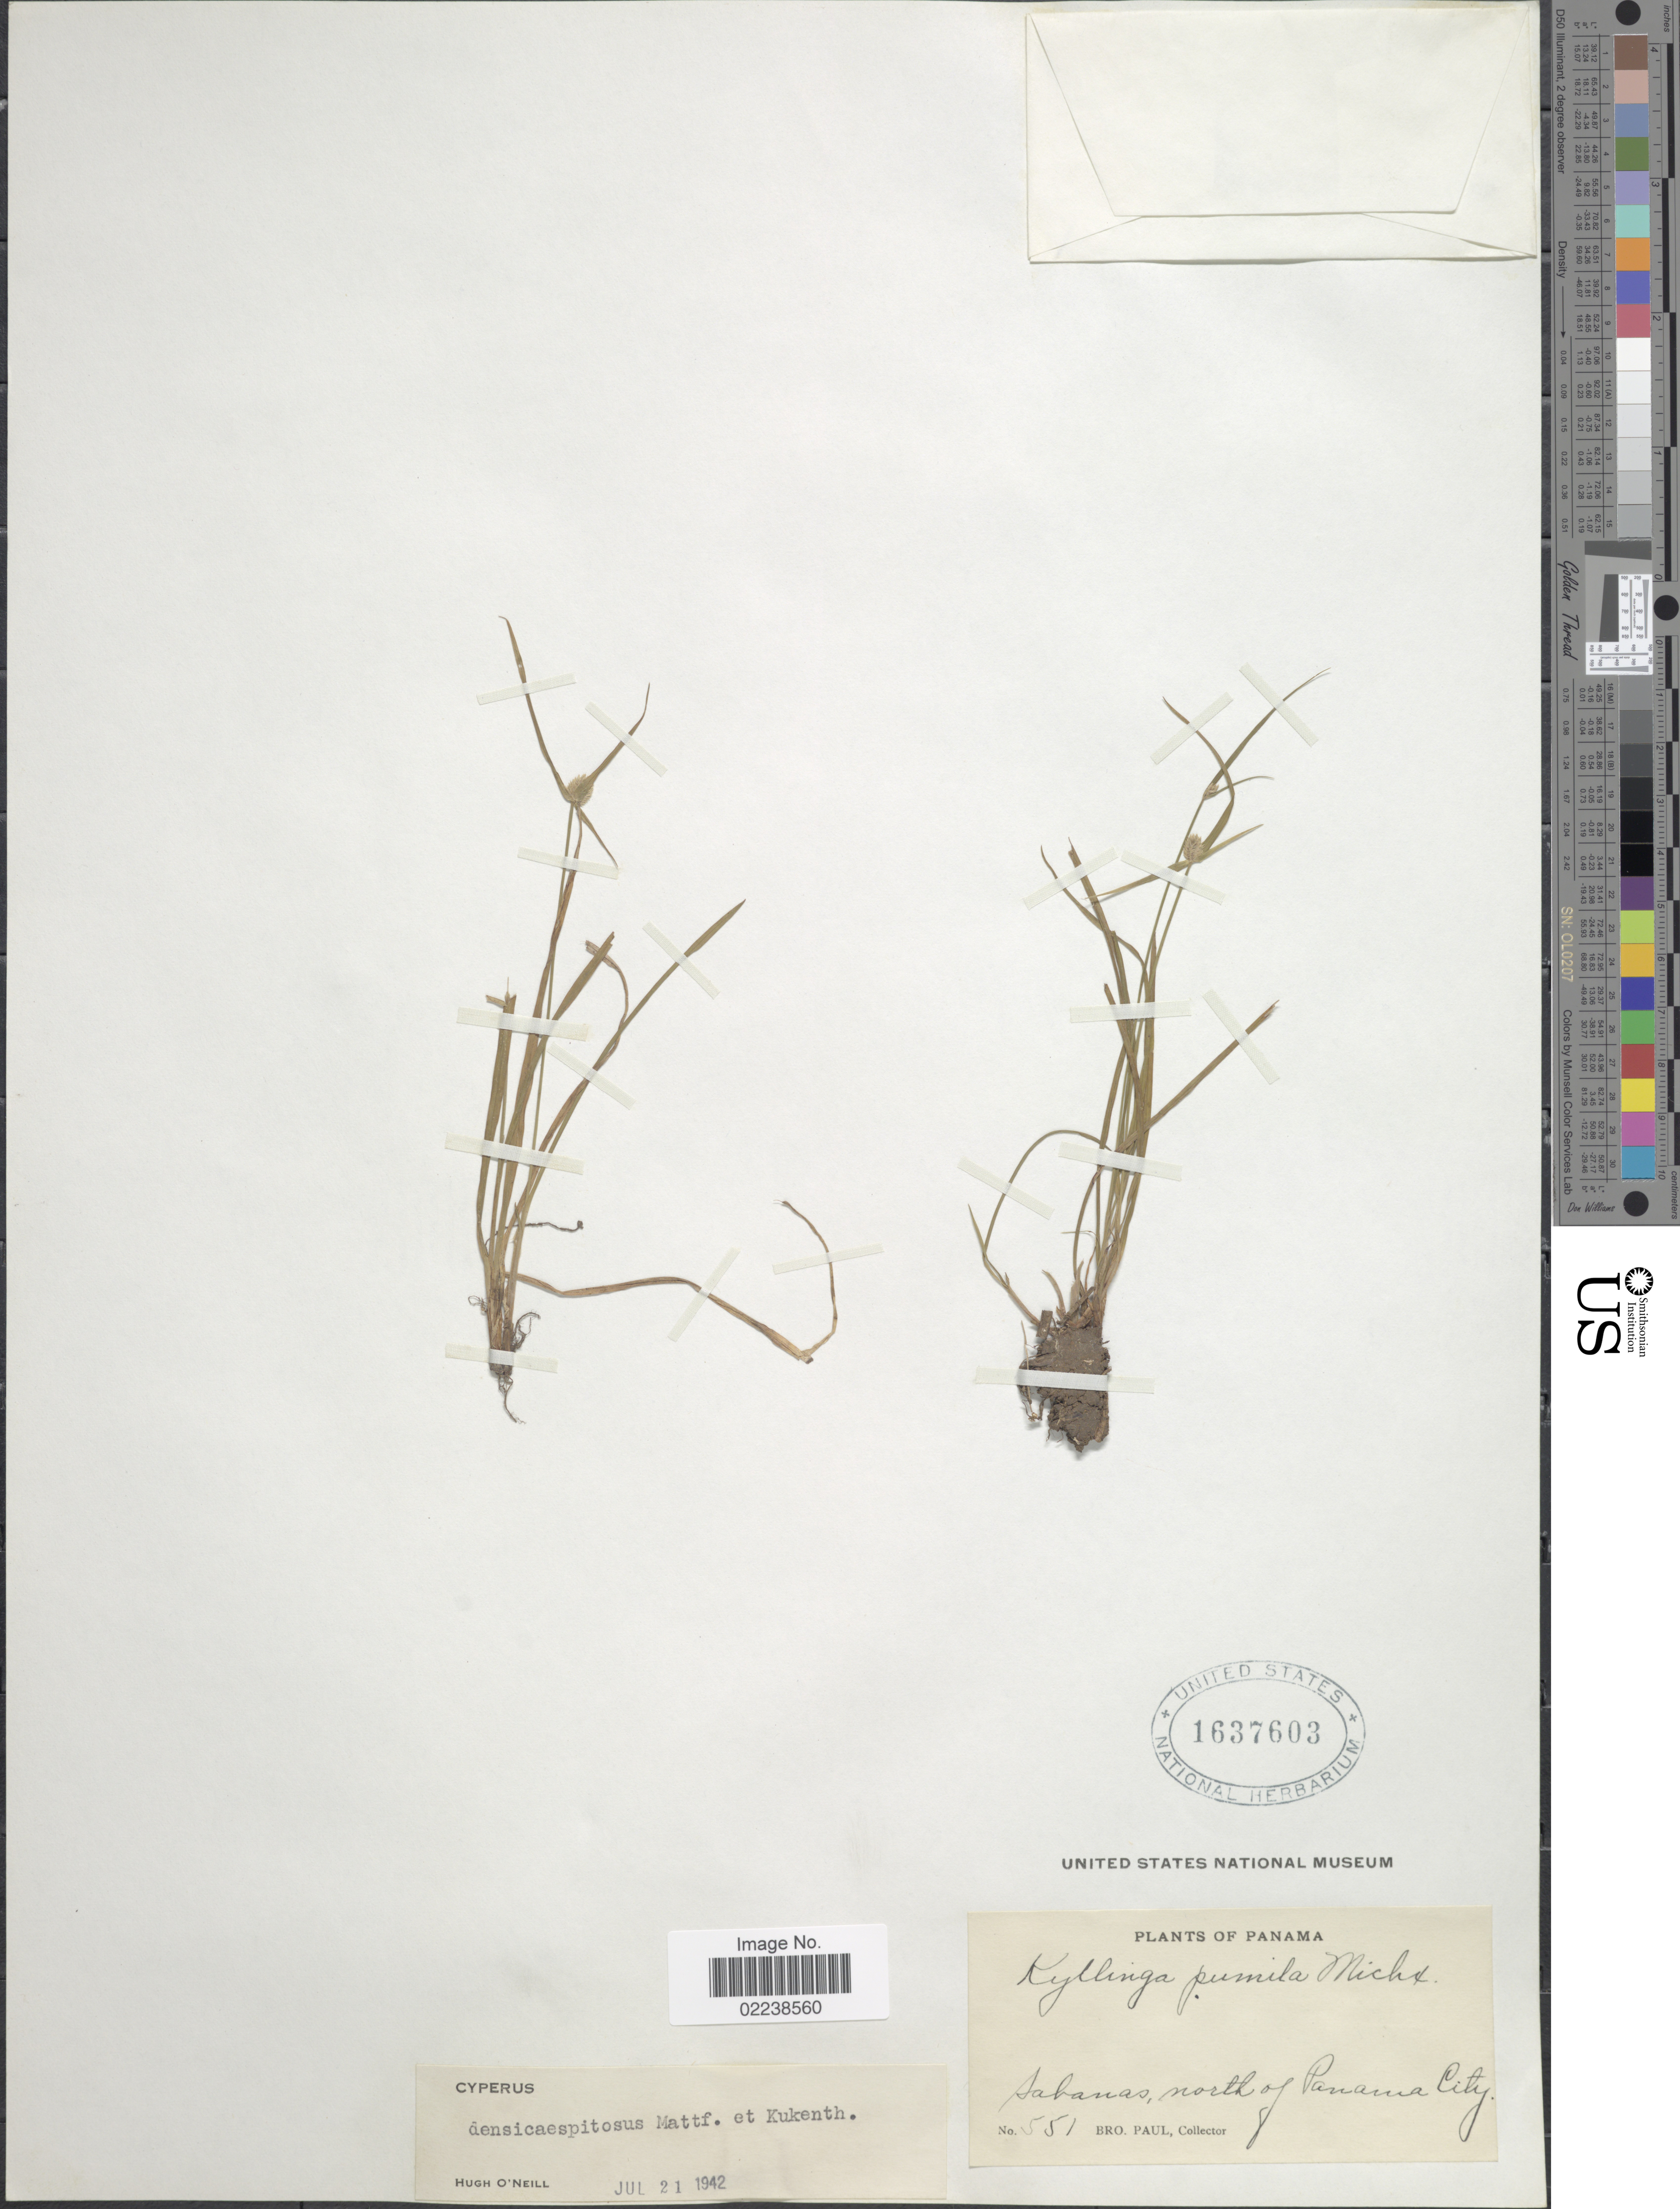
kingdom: Plantae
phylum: Tracheophyta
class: Liliopsida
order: Poales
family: Cyperaceae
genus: Cyperus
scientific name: Cyperus hortensis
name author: (Salzm. ex Steud.) Dorr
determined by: Strong, Mark T., (BOT), Smithsonian Institution - National Museum of Natural History (UNITED STATES)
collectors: B. Paul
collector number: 551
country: Panama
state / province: Panamá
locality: Sabanas, north of Panama City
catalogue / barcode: US 1637603